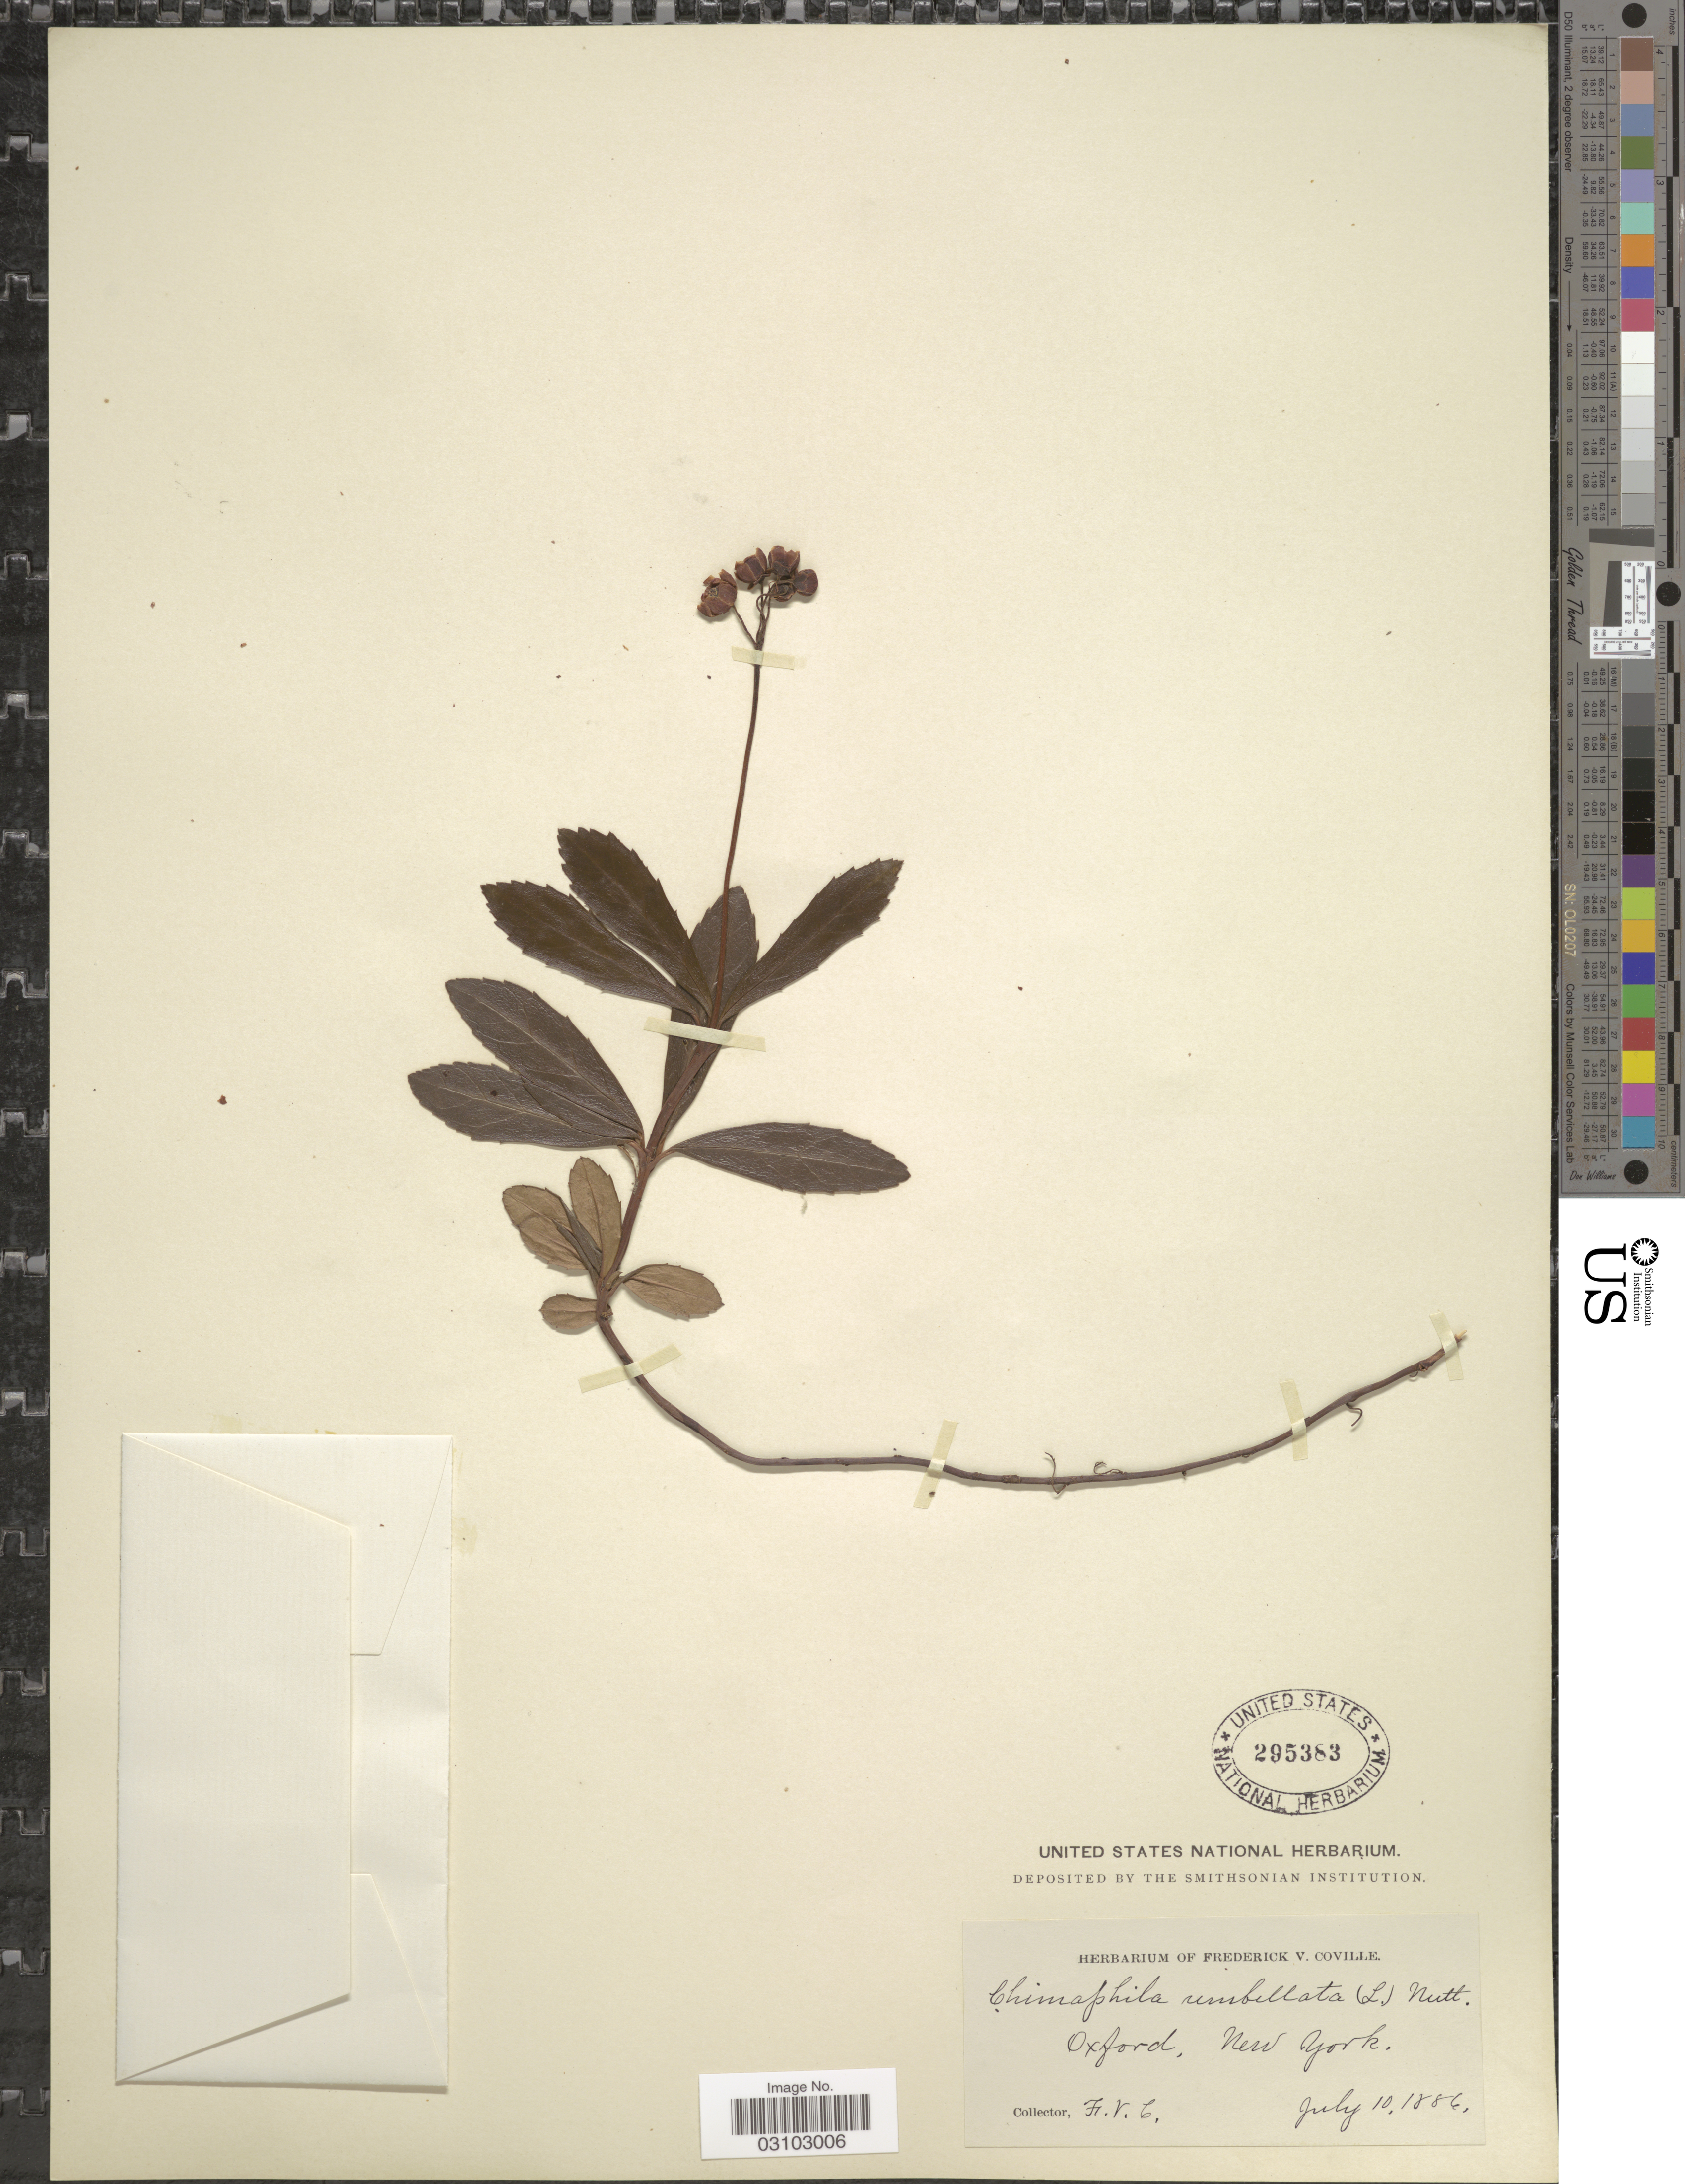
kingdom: Plantae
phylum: Tracheophyta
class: Magnoliopsida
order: Ericales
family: Ericaceae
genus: Chimaphila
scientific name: Chimaphila umbellata subsp. occidentalis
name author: (Rydb.) Hultén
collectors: F. V. Coville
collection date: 1886-07-10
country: United States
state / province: New York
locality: Oxford.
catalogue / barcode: US 295383